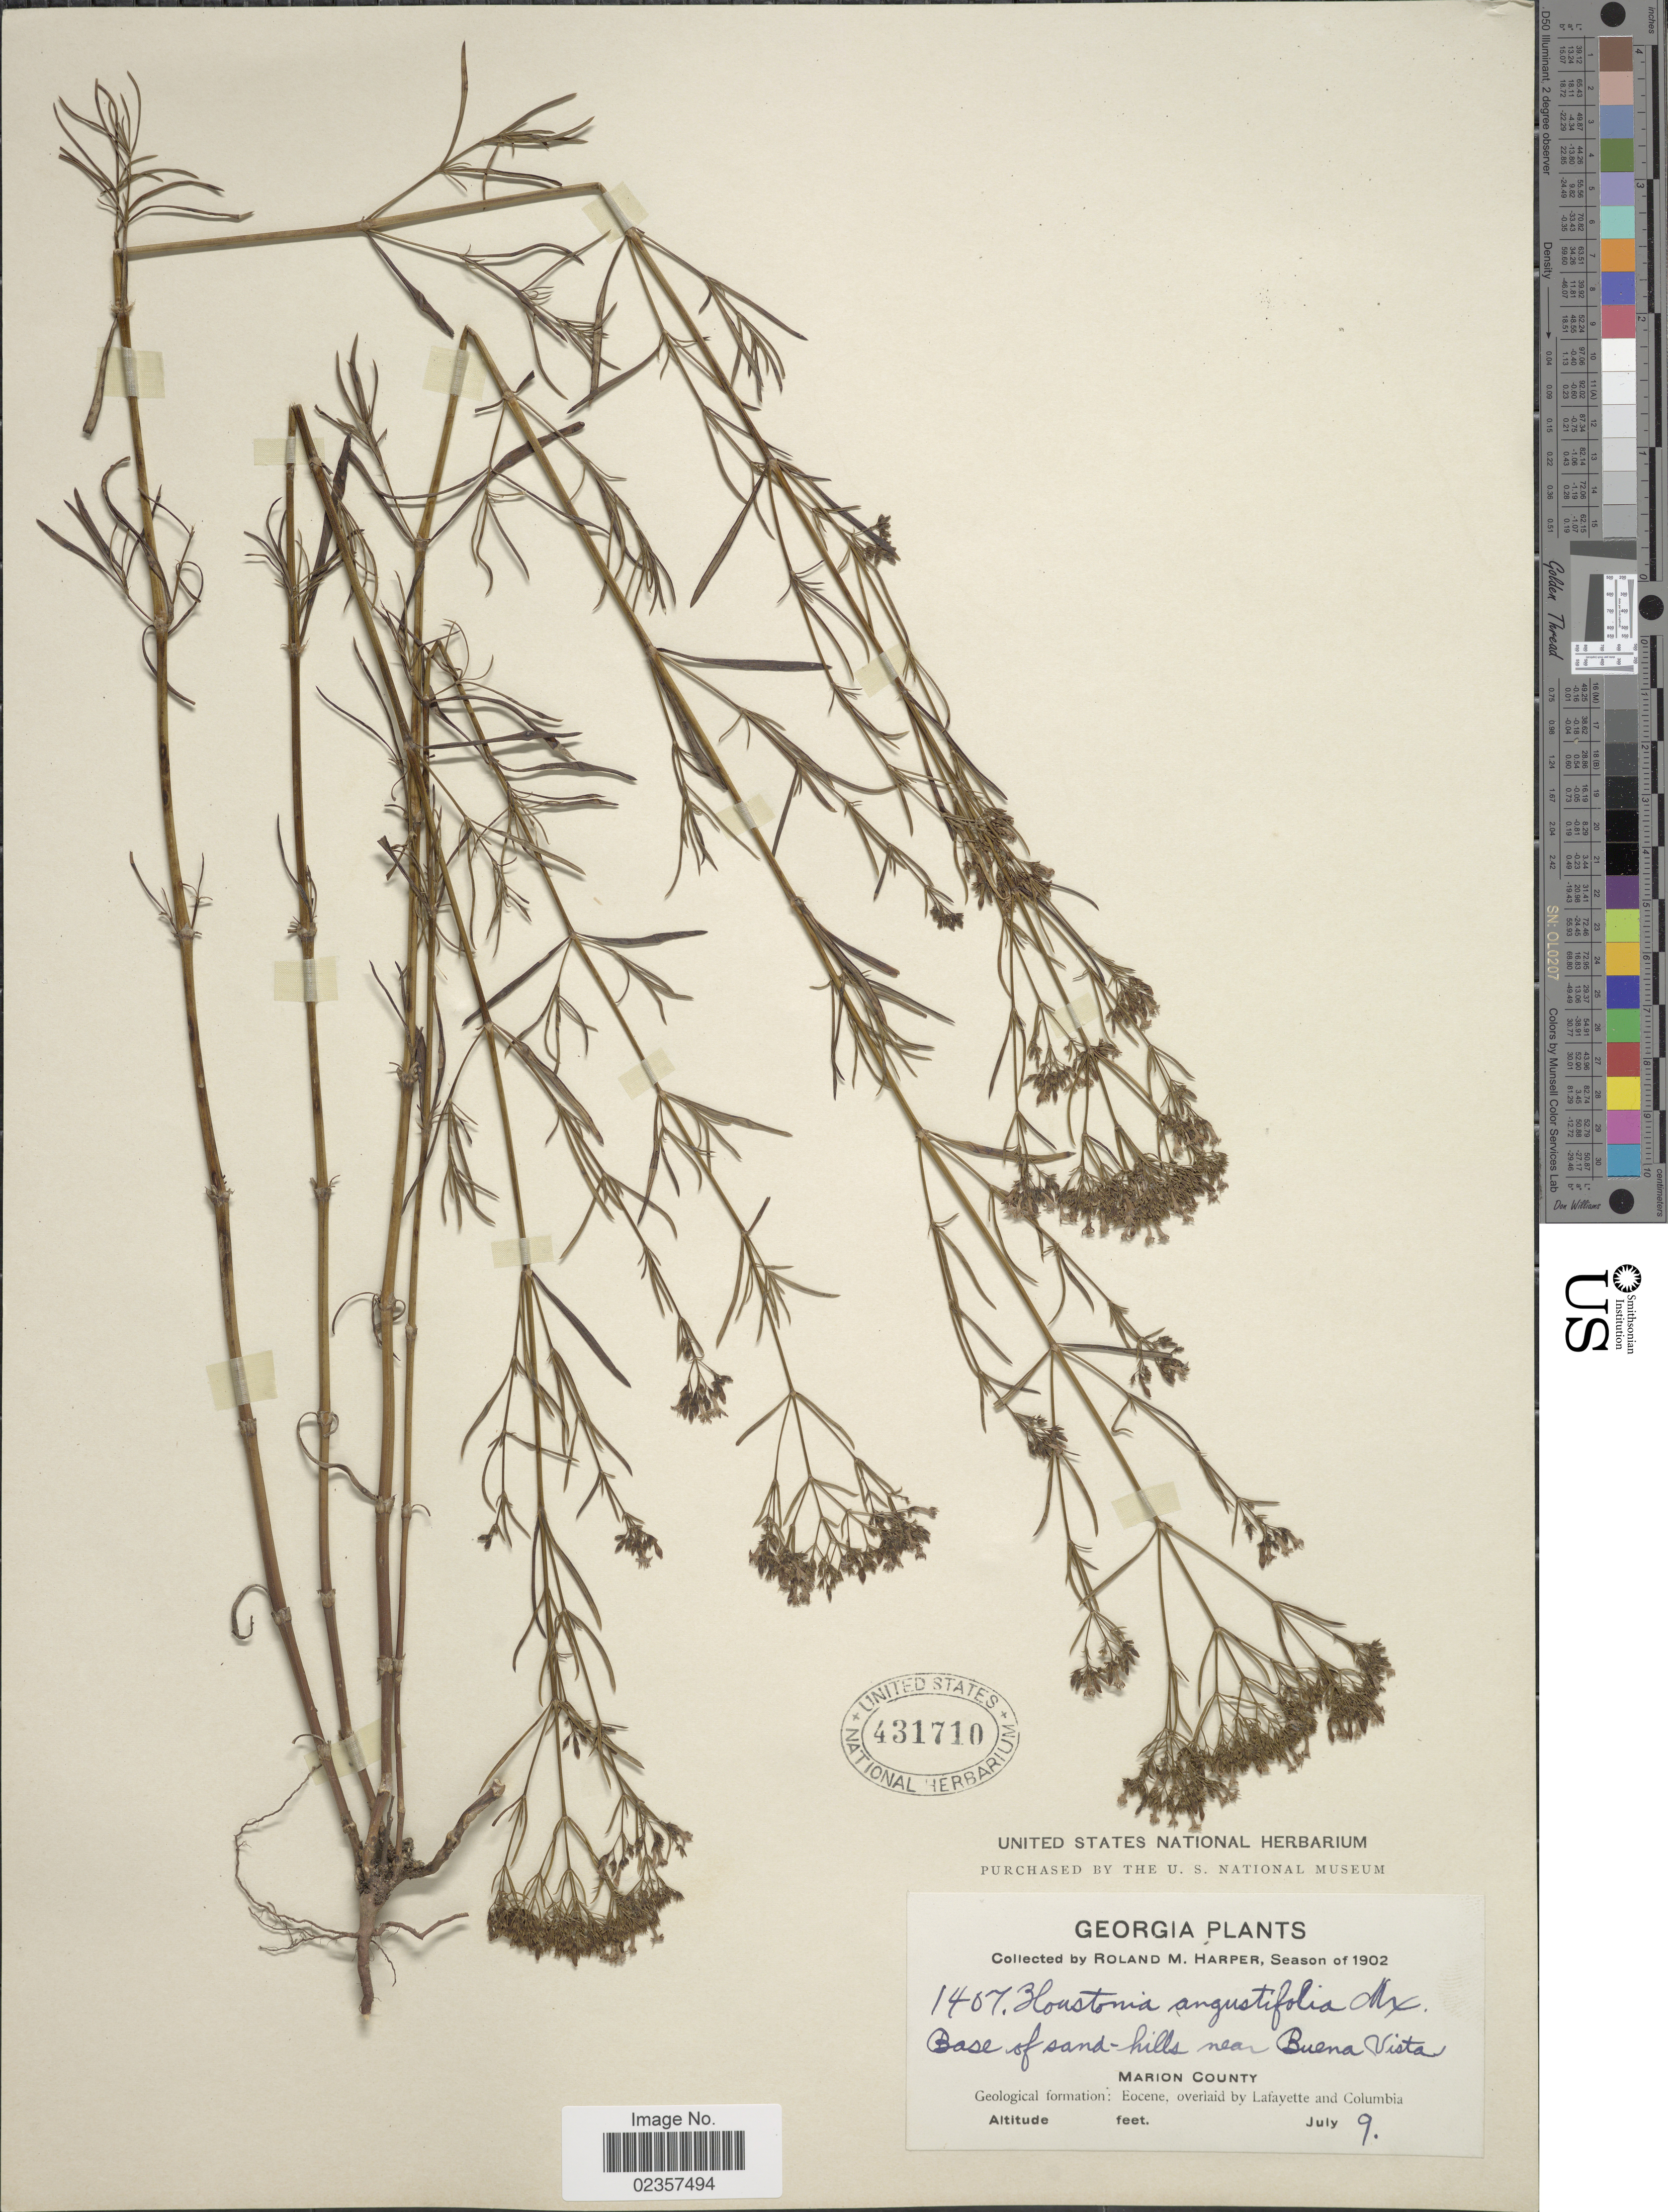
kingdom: Plantae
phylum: Tracheophyta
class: Magnoliopsida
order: Gentianales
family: Rubiaceae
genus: Houstonia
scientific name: Houstonia nigricans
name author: (Lam.) Fernald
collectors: R. M. Harper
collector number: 1407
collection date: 1902-07-09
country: United States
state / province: Georgia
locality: Bear Buena Vista. Marion County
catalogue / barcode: US 431710